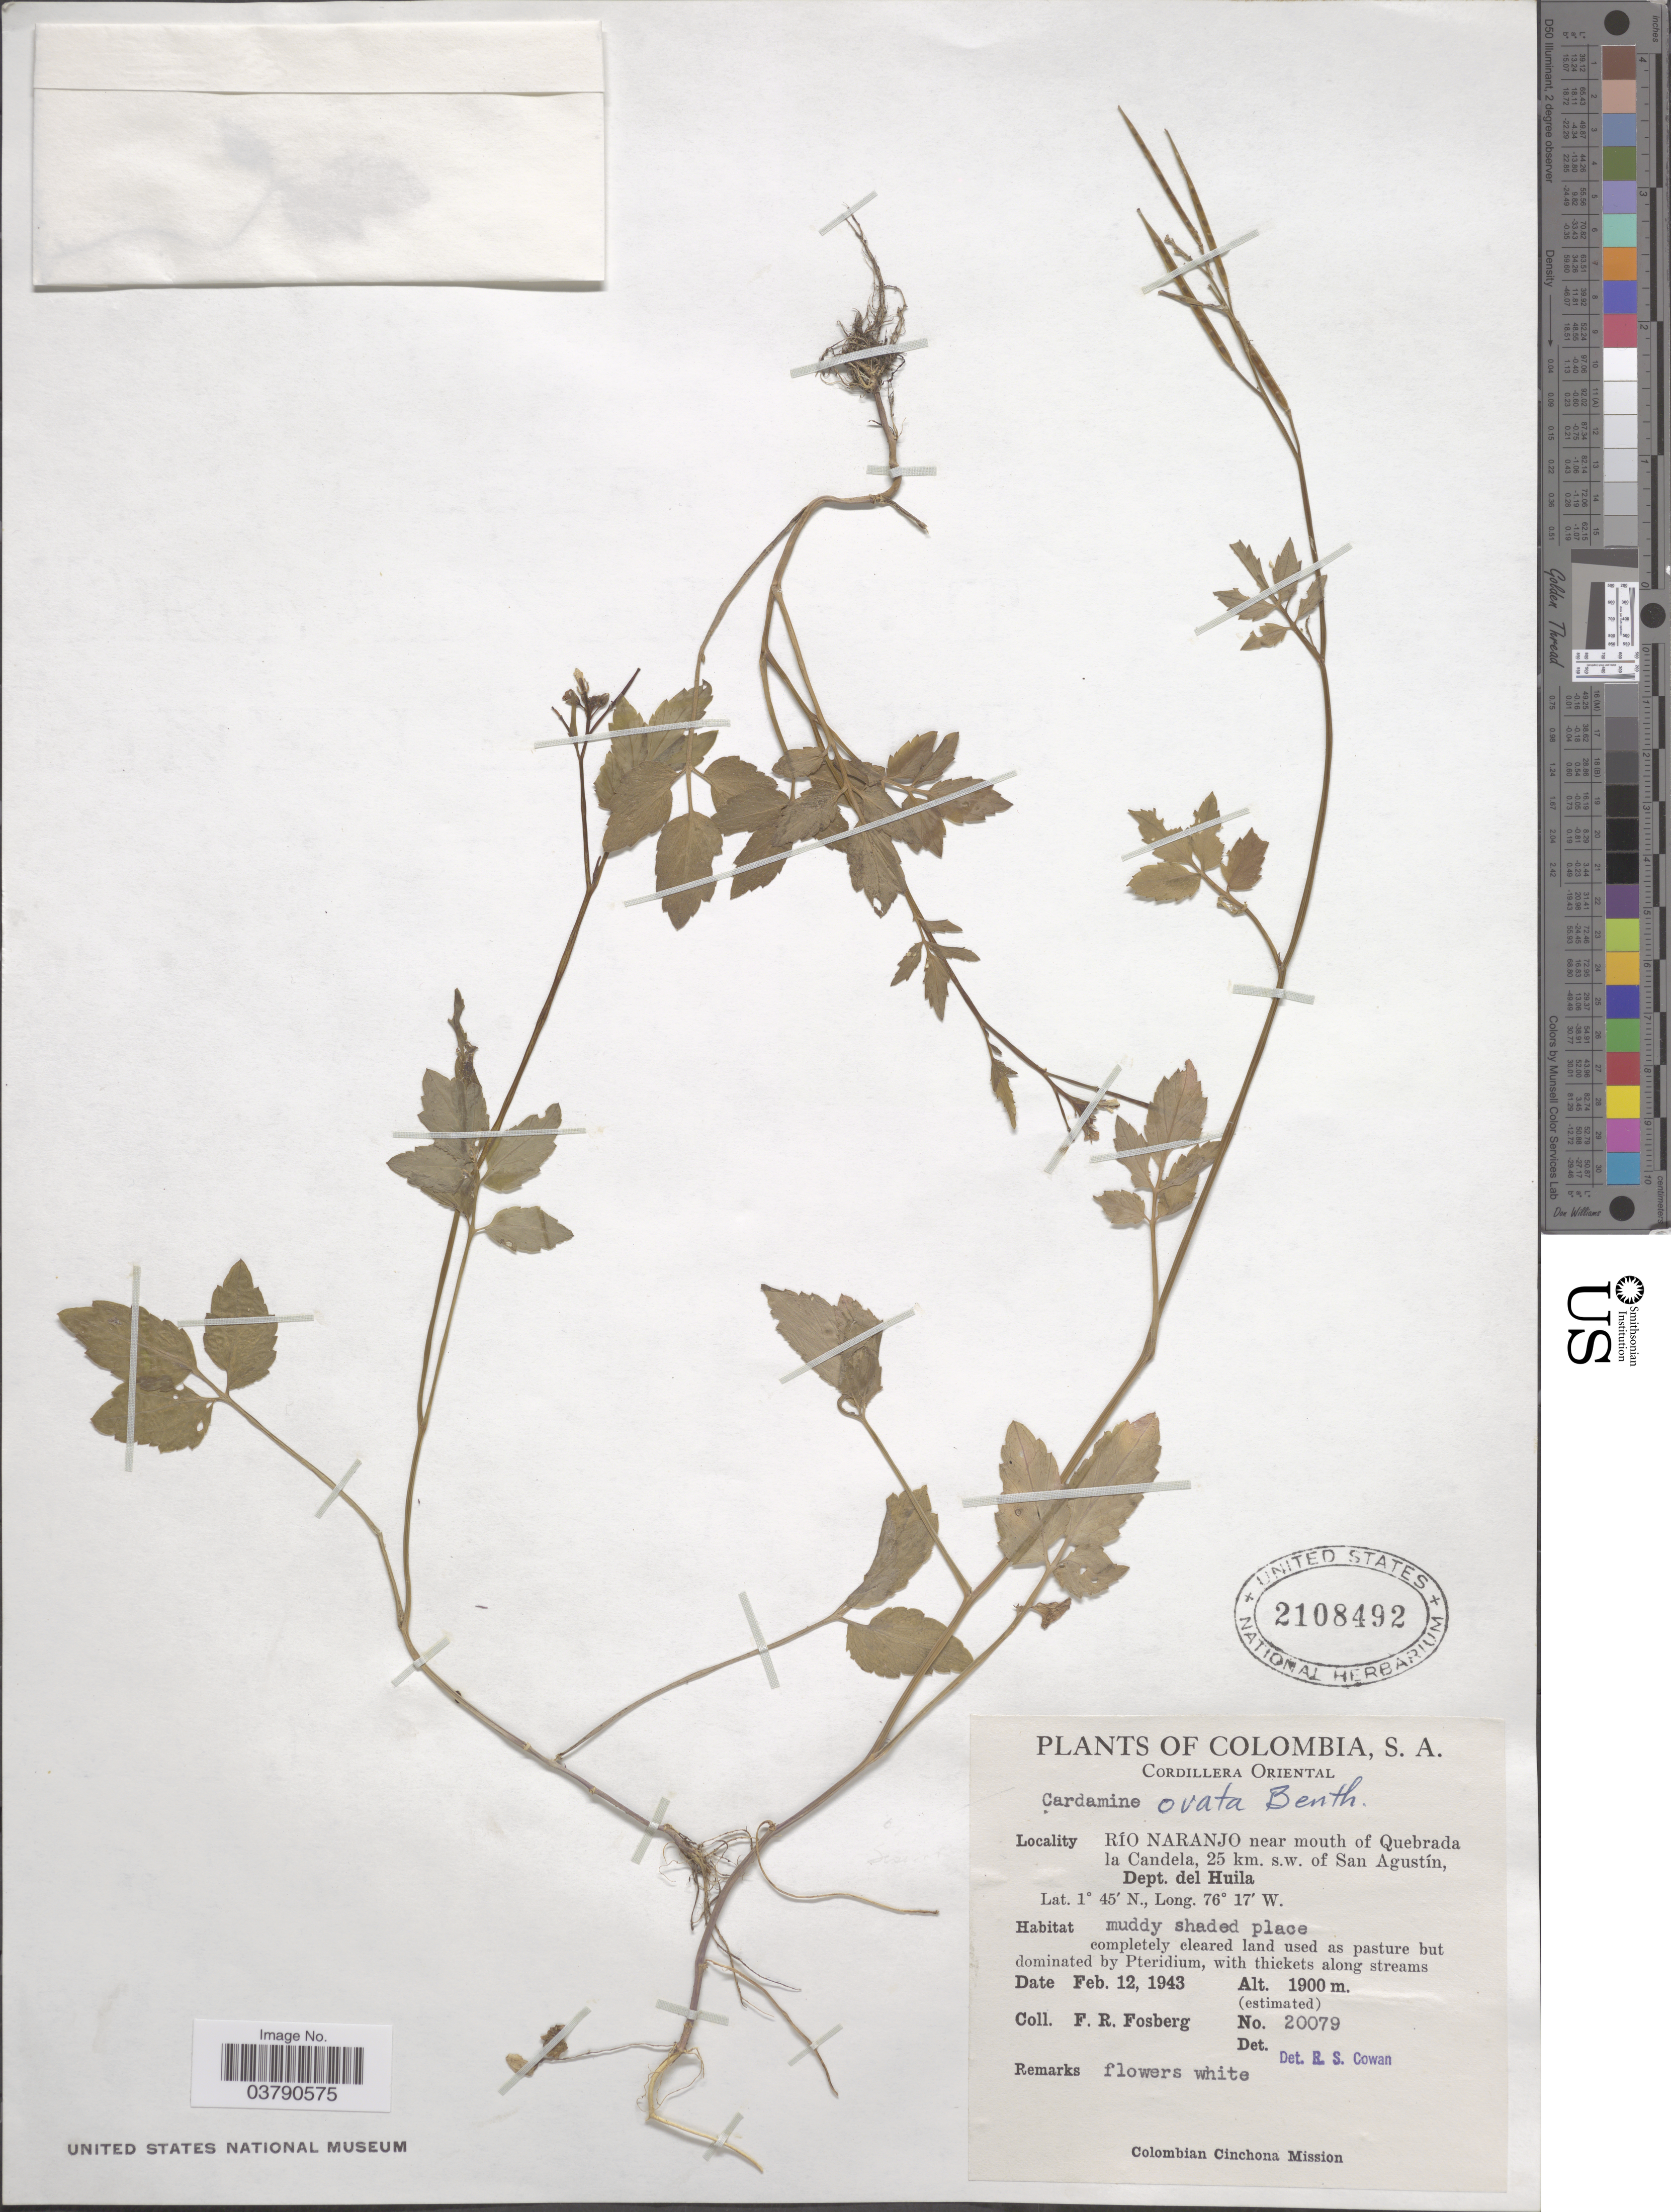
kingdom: Plantae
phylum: Tracheophyta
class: Magnoliopsida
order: Brassicales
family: Brassicaceae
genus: Cardamine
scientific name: Cardamine ovata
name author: Benth.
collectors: F. R. Fosberg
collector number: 20079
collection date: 1943-02-12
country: Colombia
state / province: Huila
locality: Cordillera Oriental. Río Naranjo near mouth of Quebrada la Candela, 25 km. s.w. of San Agustín, Dept. del Huila.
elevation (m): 1900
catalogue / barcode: US 2108492